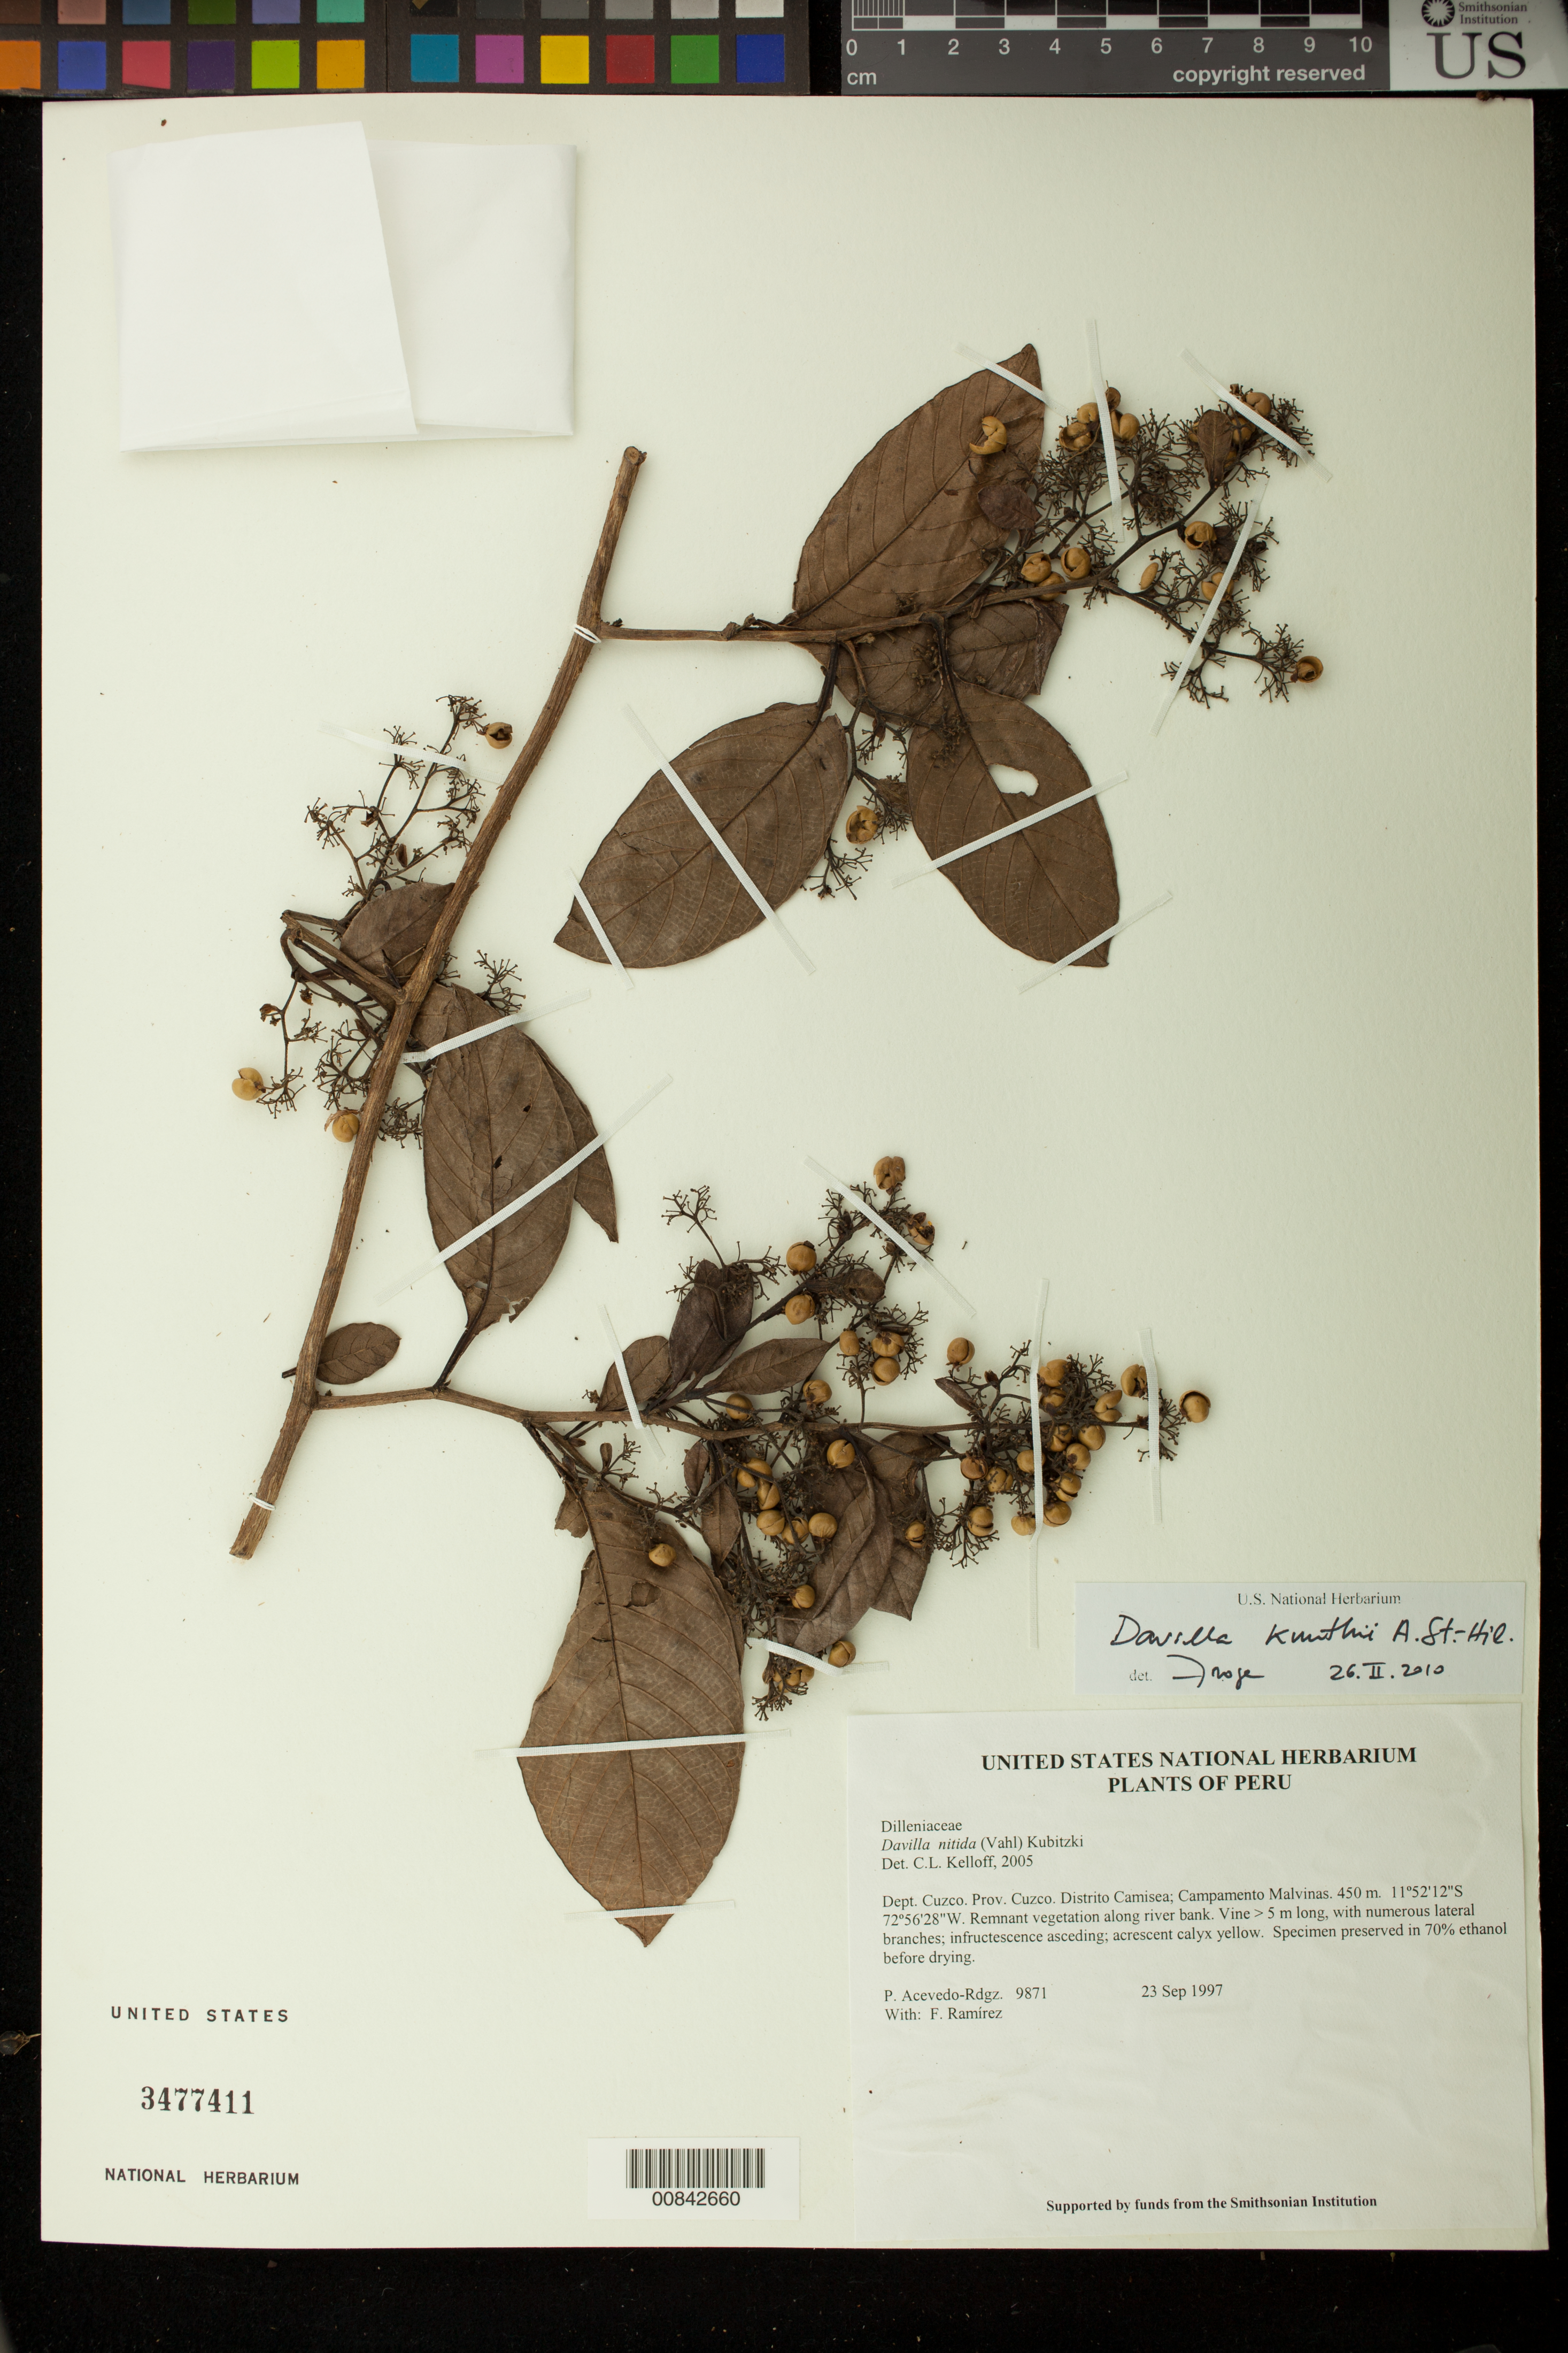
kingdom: Plantae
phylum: Tracheophyta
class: Magnoliopsida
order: Dilleniales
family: Dilleniaceae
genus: Davilla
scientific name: Davilla kunthii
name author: A. St.-Hil.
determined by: DeFraga, C. N.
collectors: P. Acevedo-Rodr. & F. Ramirez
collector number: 9871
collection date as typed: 23 Sep 1997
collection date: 1997-09-23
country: Peru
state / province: Cusco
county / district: Cusco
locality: Distrito Camisea; Campamento Malvinas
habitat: Remnant vegetation along river bank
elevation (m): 450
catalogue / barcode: US 3477411